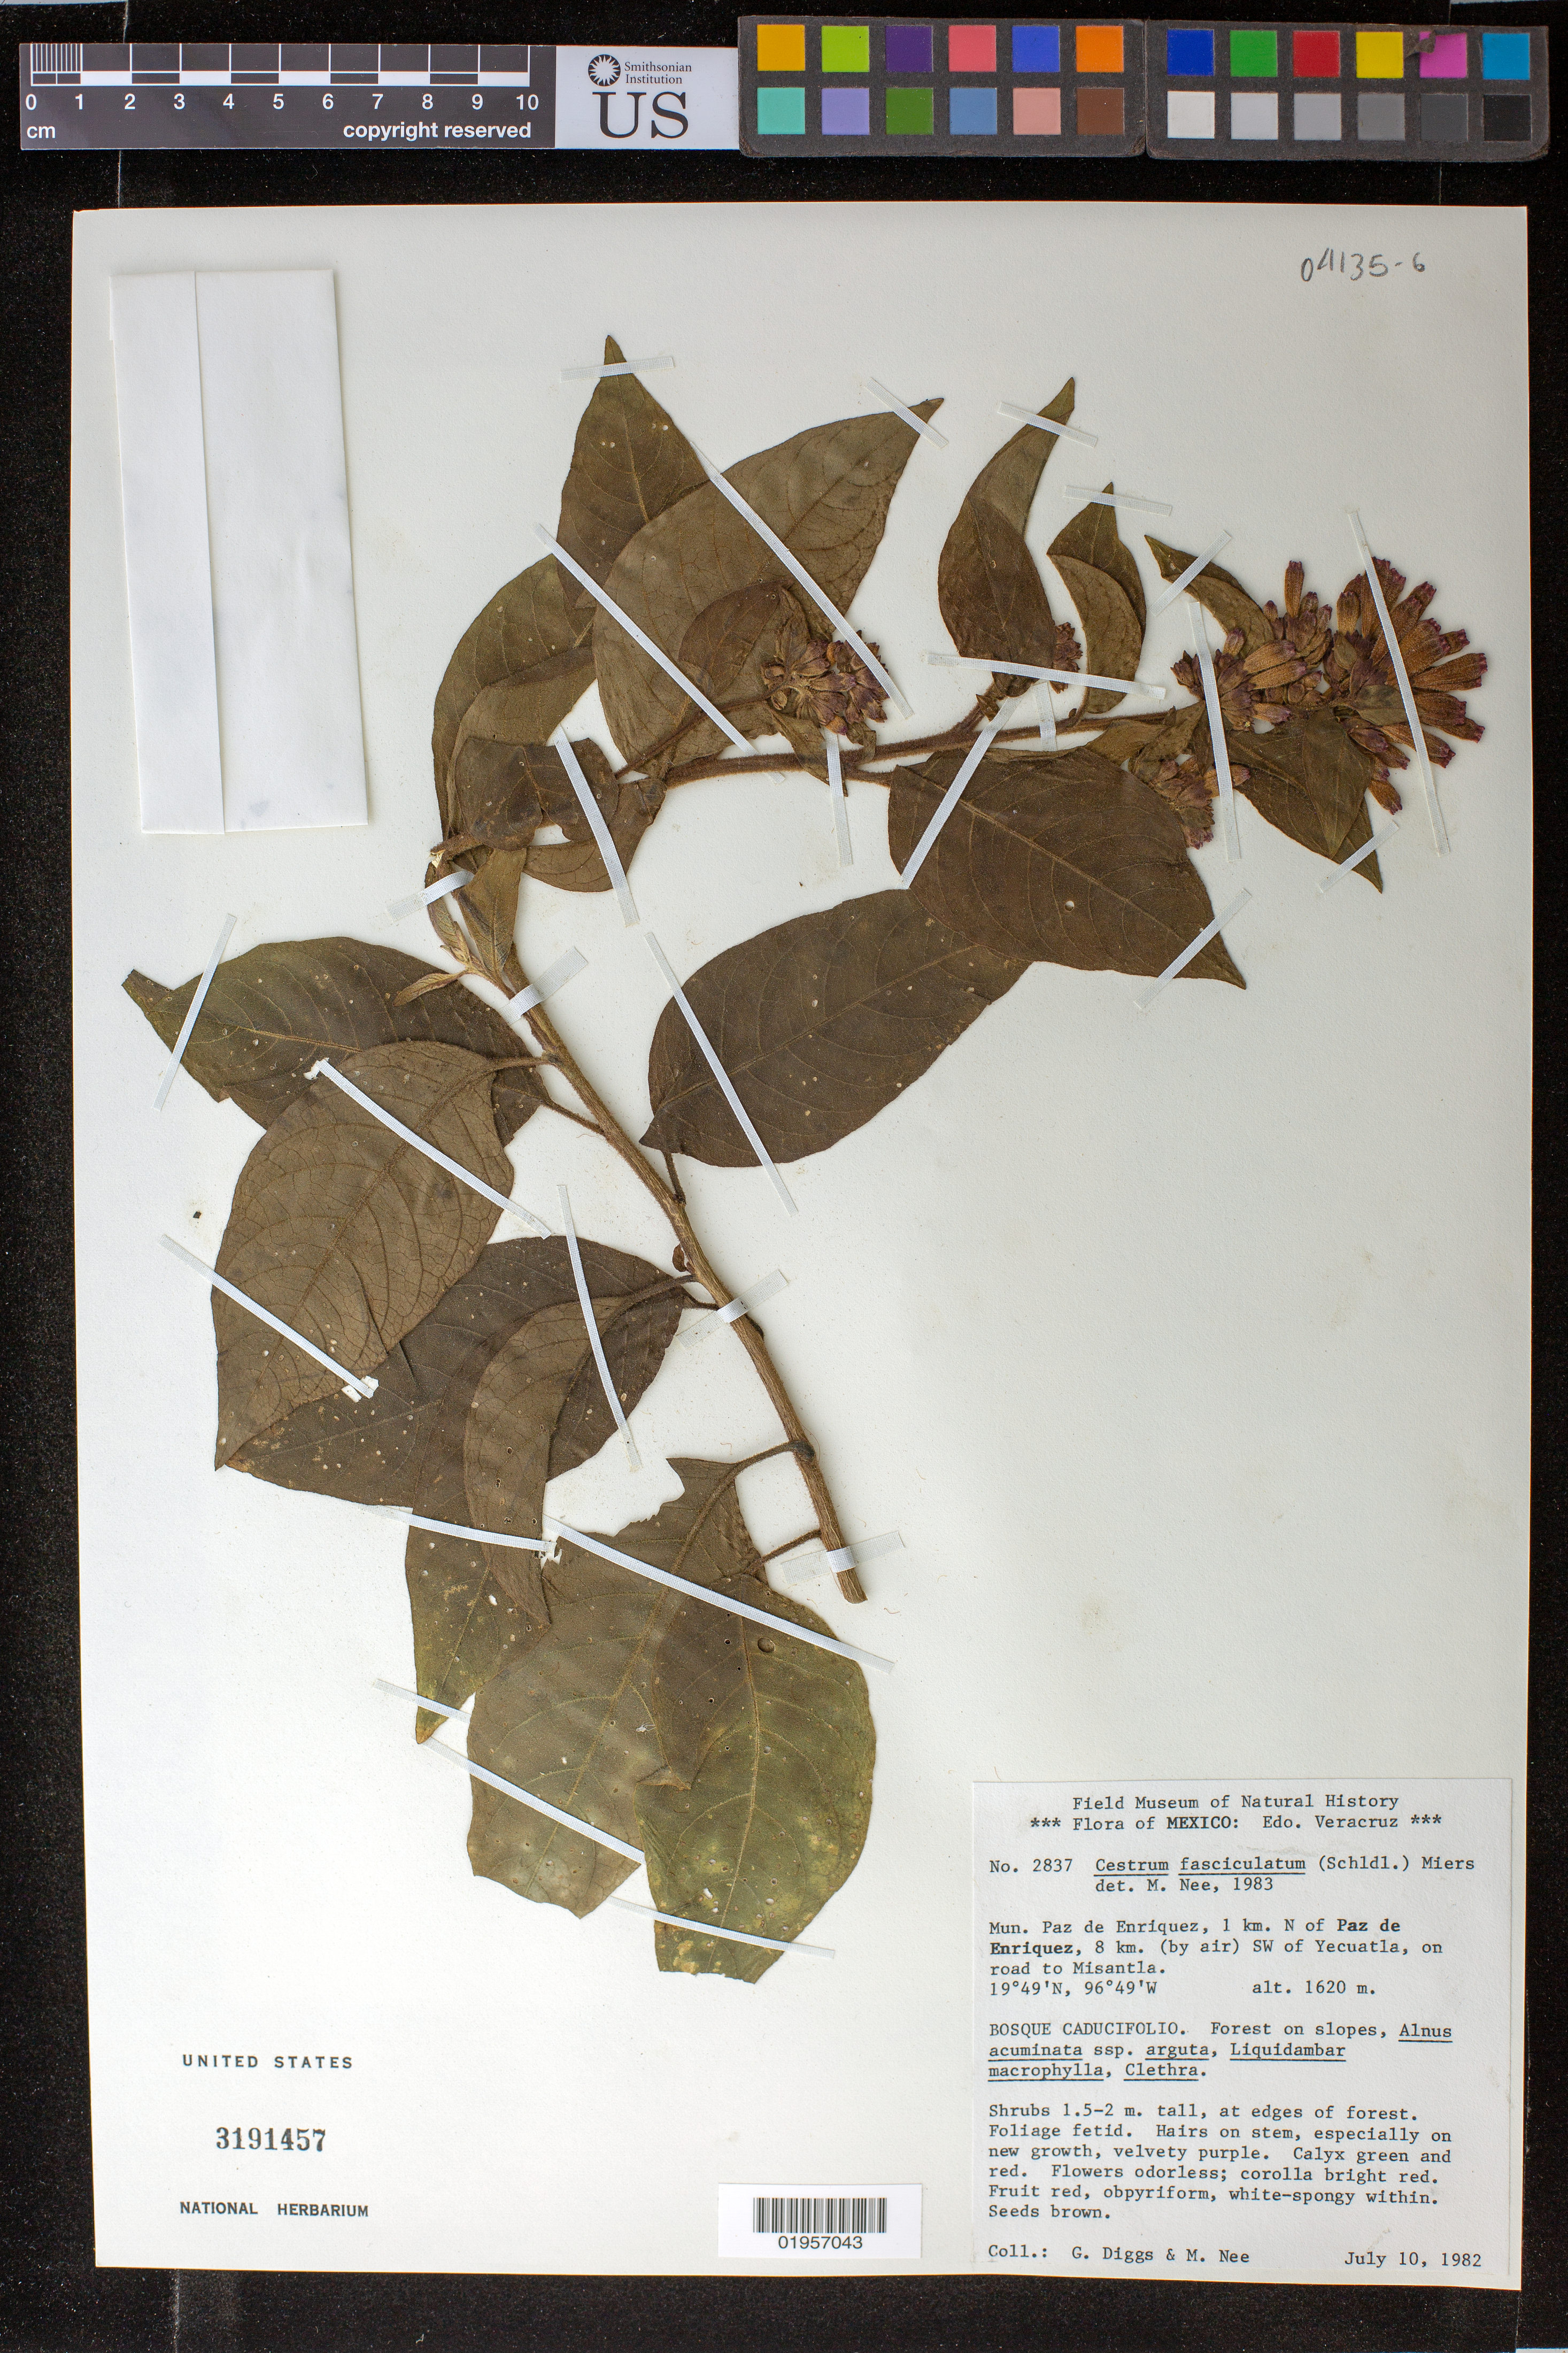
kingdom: Plantae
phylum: Tracheophyta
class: Magnoliopsida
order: Solanales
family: Solanaceae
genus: Cestrum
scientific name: Cestrum fasciculatum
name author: (Schltdl.) Miers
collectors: G. Diggs & M. Nee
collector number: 2837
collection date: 1982-07-10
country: Mexico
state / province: Veracruz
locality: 1 km N of Paz de Enríquez, 8 km. (by air) SW of Yecuatla, on road to Misantla, Mun. Paz de Enríquez. Edo. Veracruz.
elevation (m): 1620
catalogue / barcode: US 3191457